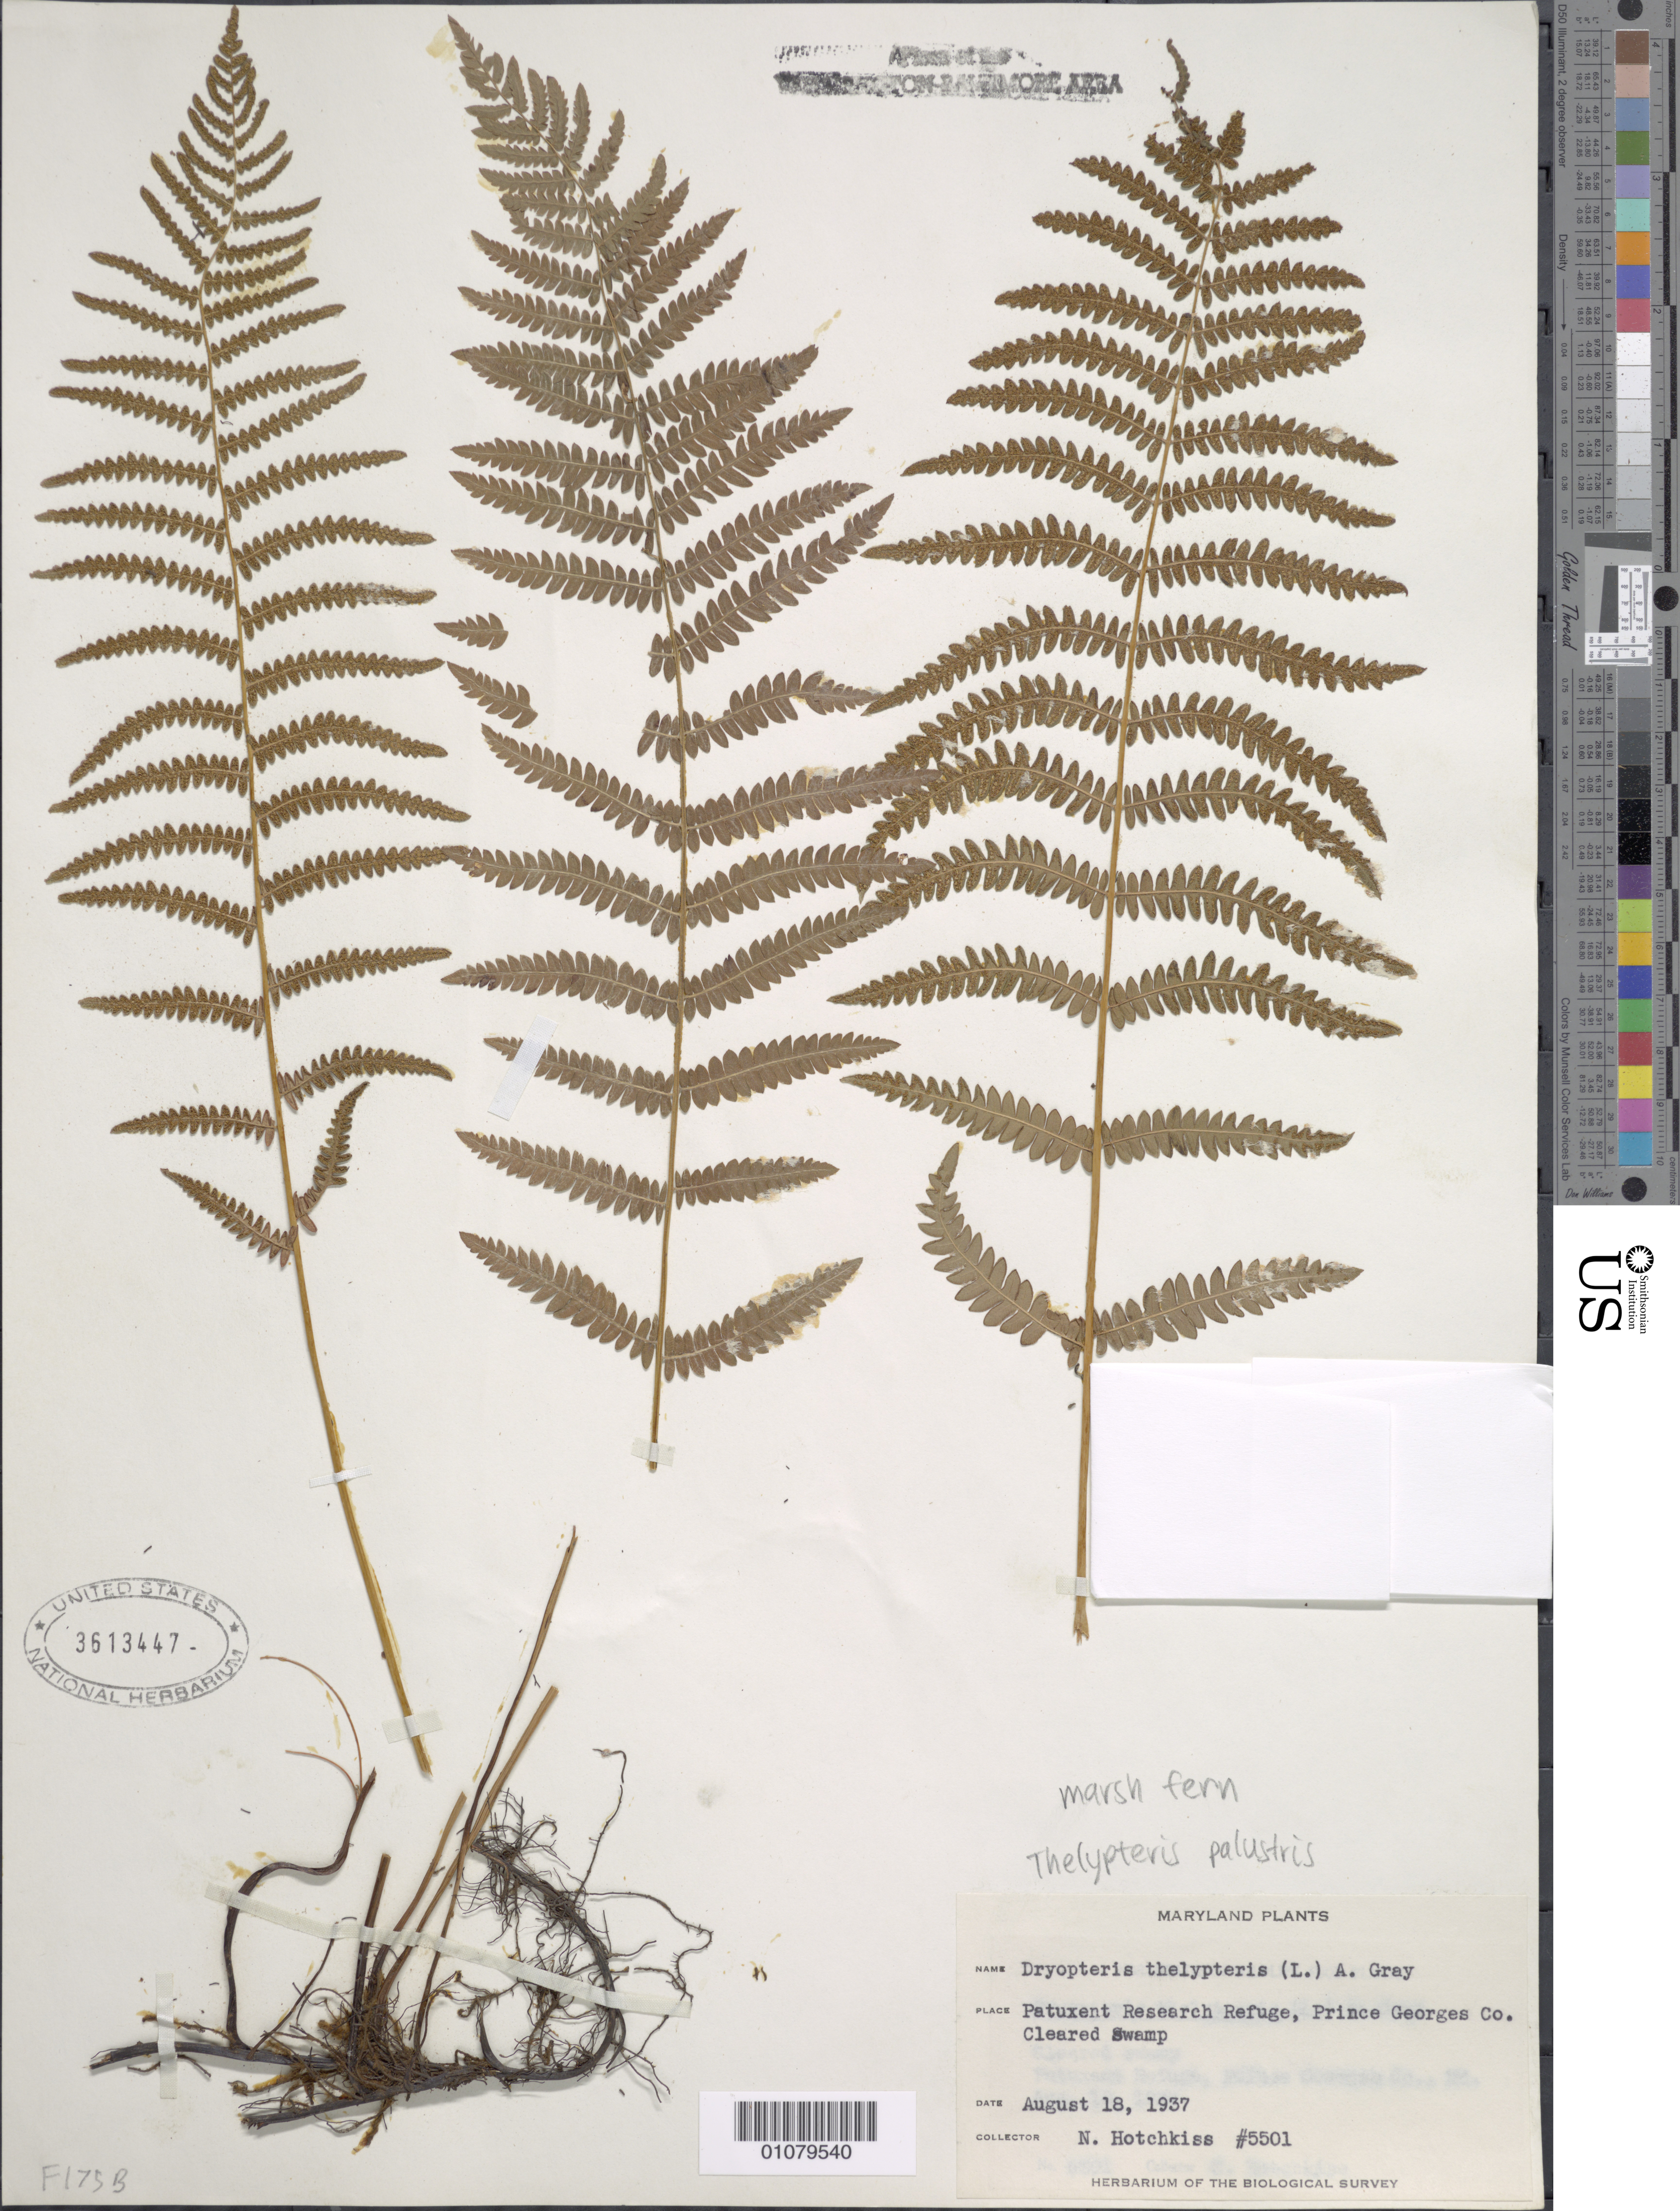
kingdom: Plantae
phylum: Tracheophyta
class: Polypodiopsida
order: Polypodiales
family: Thelypteridaceae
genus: Thelypteris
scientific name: Thelypteris palustris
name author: (Salisb.) Schott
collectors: N. Hotchkiss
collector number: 5501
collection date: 1937-08-18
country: United States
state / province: Maryland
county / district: Prince George's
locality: Patuxent Wildlife Refuge.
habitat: Cleared swamp.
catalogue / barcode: US 3613447